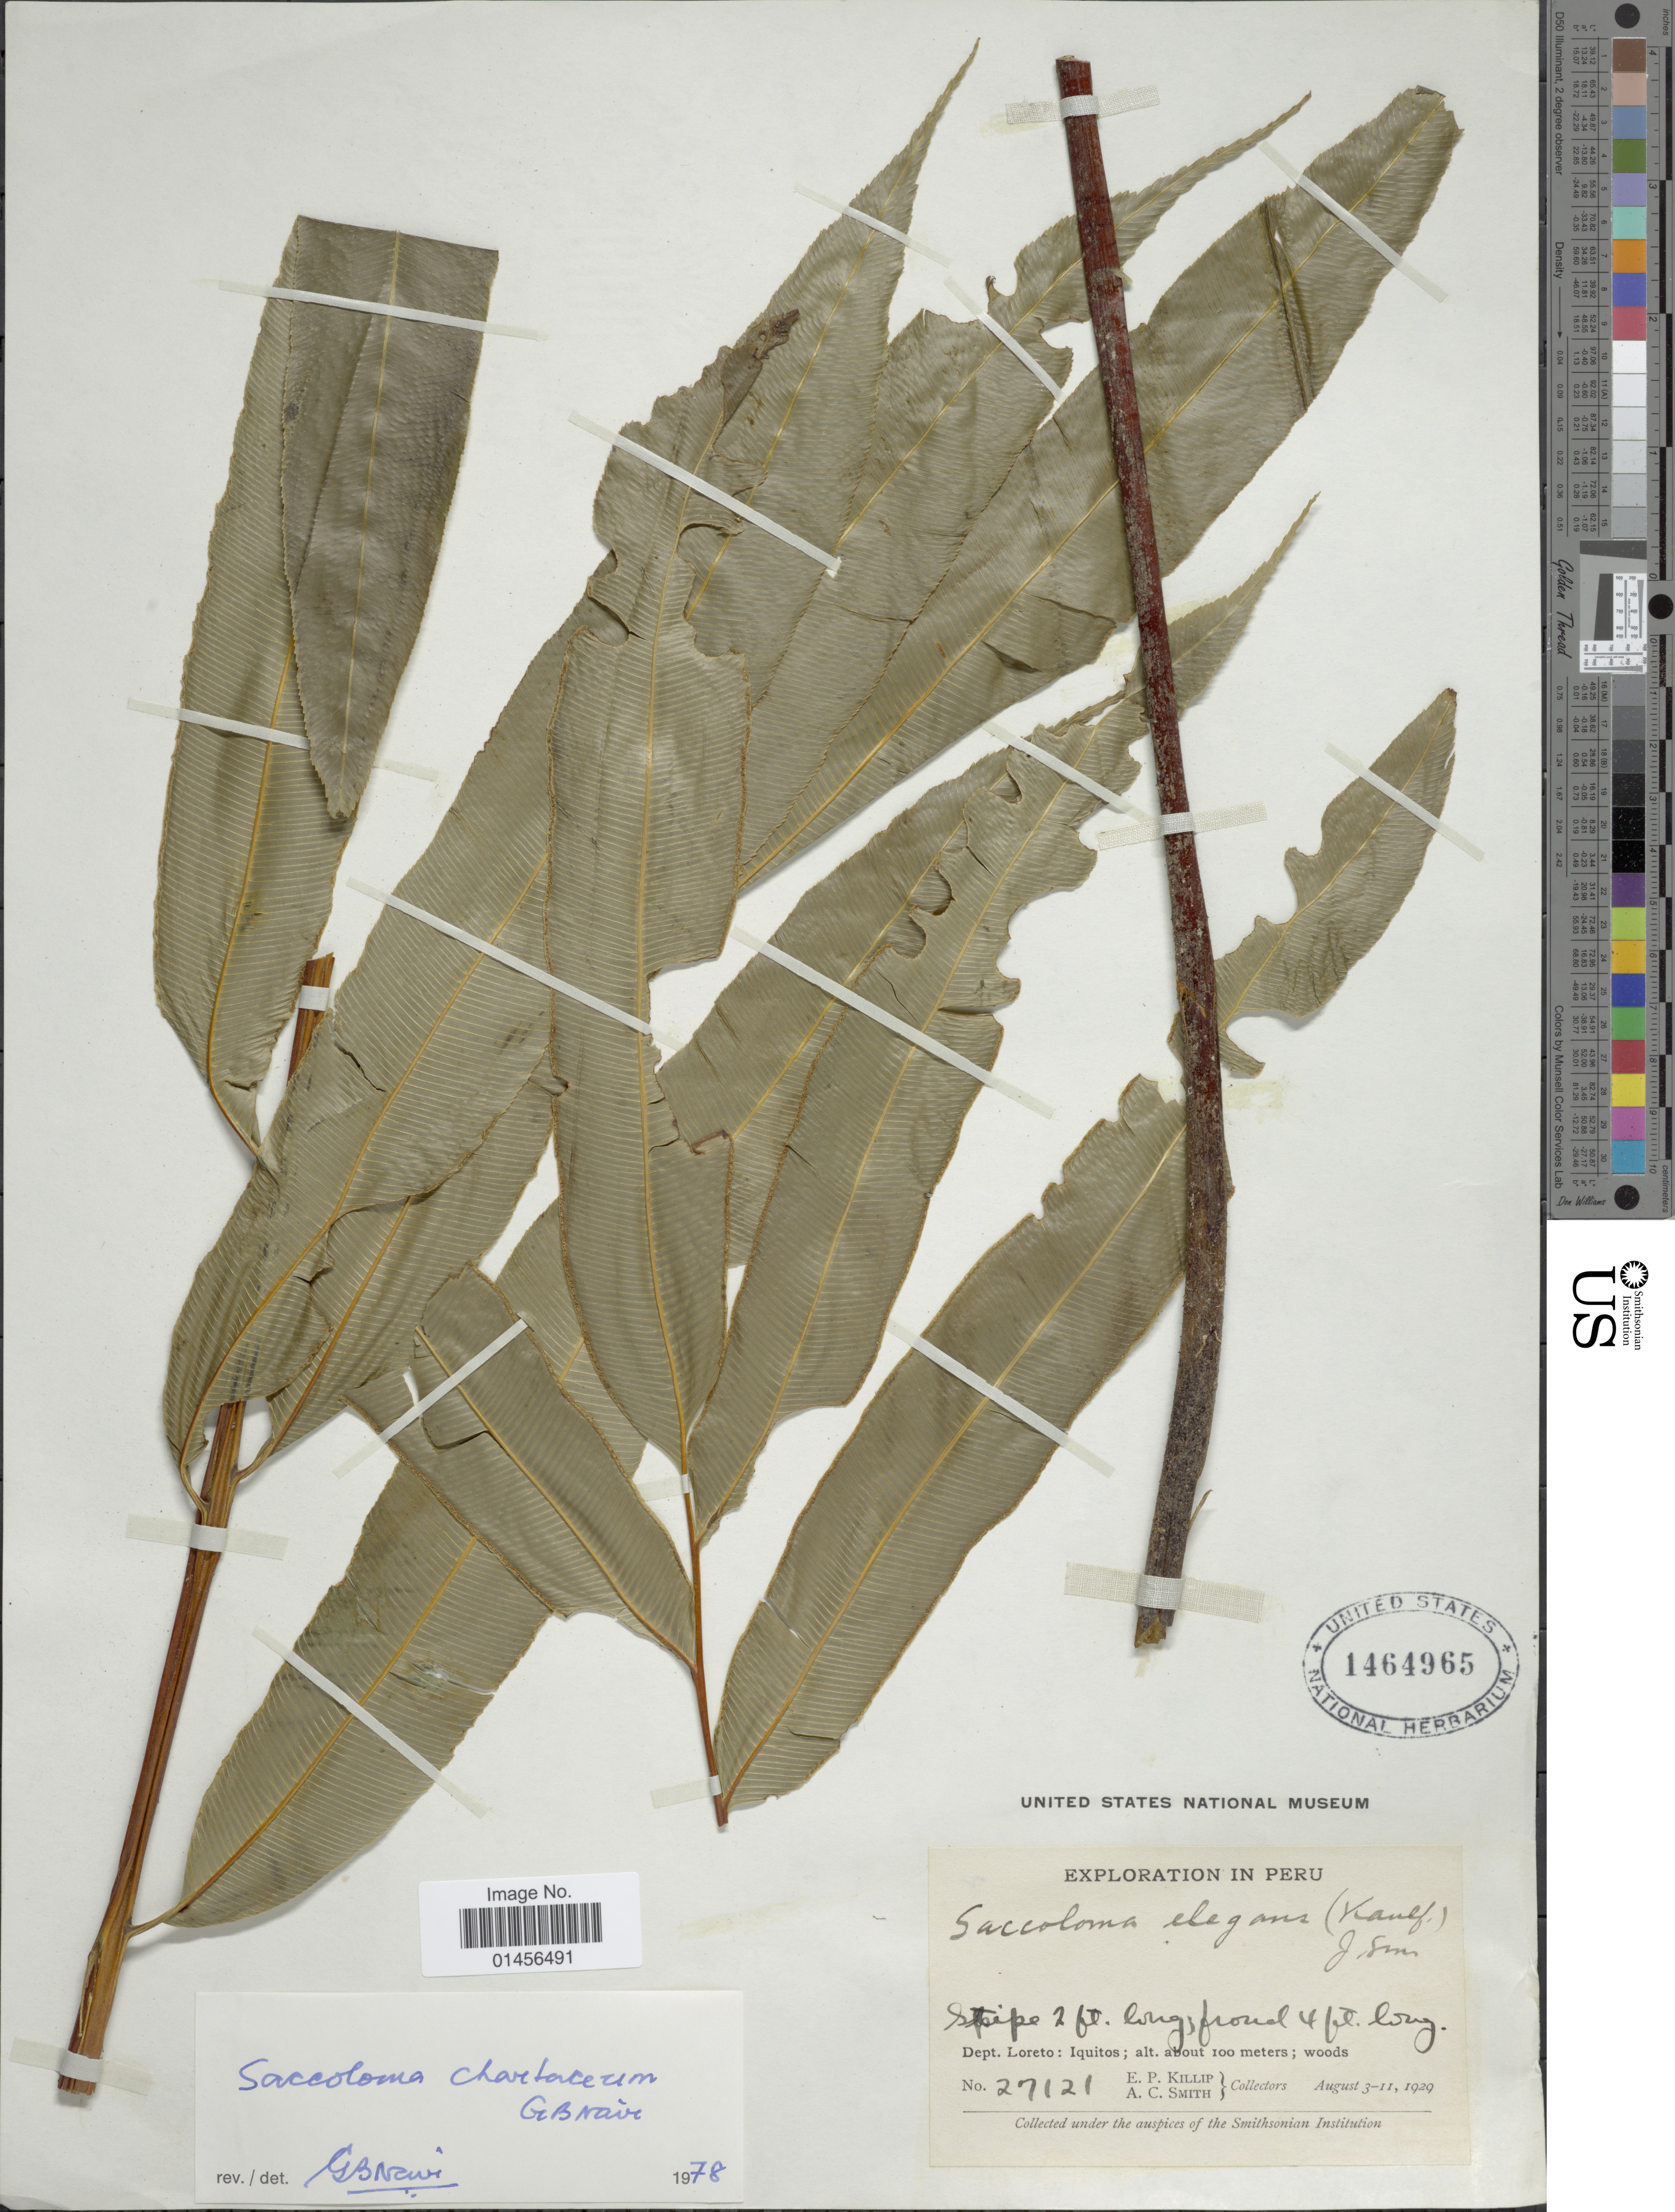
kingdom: Plantae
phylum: Tracheophyta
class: Polypodiopsida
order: Polypodiales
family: Saccolomataceae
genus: Saccoloma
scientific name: Saccoloma elegans subsp. chartaceum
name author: Cremers & K.U. Kramer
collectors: E. P. Killip & A. C. Smith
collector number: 27121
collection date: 1929-08-03/1929-08-11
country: Peru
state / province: Loreto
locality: Dept. Loreto: Iquitos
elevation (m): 100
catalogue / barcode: US 1464965